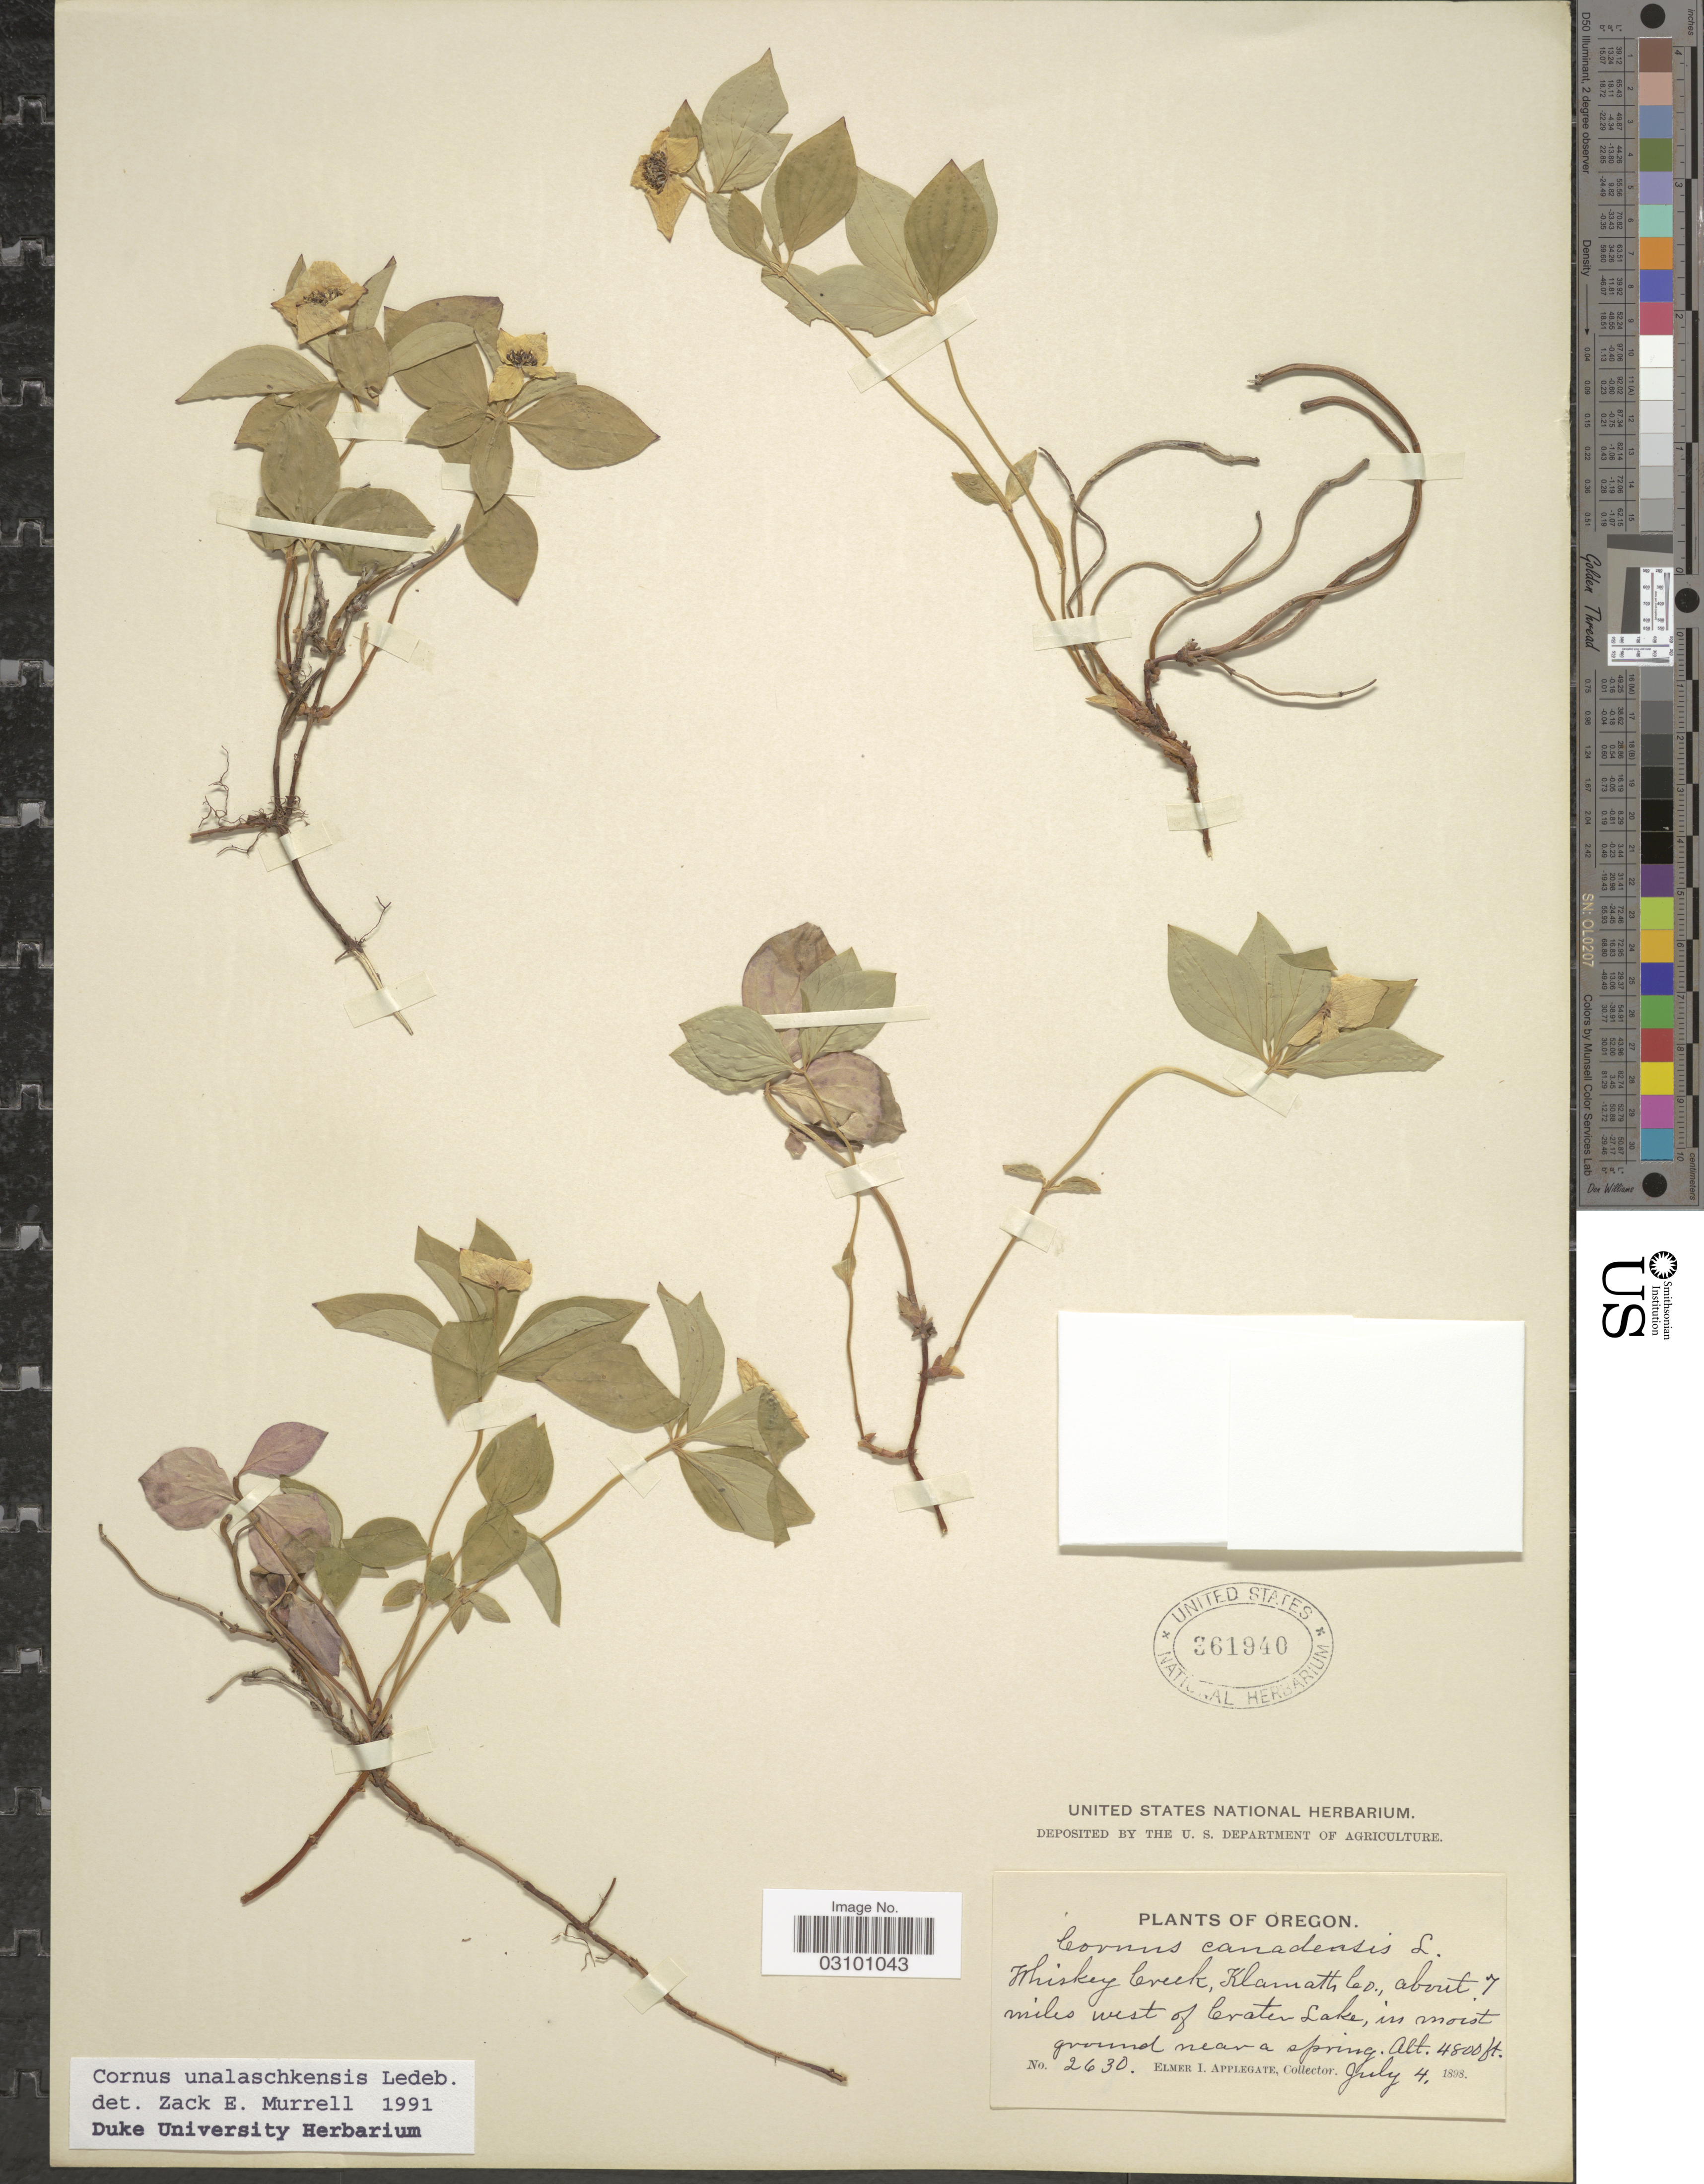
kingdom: Plantae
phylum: Tracheophyta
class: Magnoliopsida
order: Cornales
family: Cornaceae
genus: Cornus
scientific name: Cornus unalaschkensis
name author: Ledeb.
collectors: E. I. Applegate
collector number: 2630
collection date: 1898-07-04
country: United States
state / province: Oregon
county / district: Klamath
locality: Whiskey Creek, Klamath Co., about 7 miles west of Crater Lake, in moist ground near a spring.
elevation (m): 1463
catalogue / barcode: US 361940